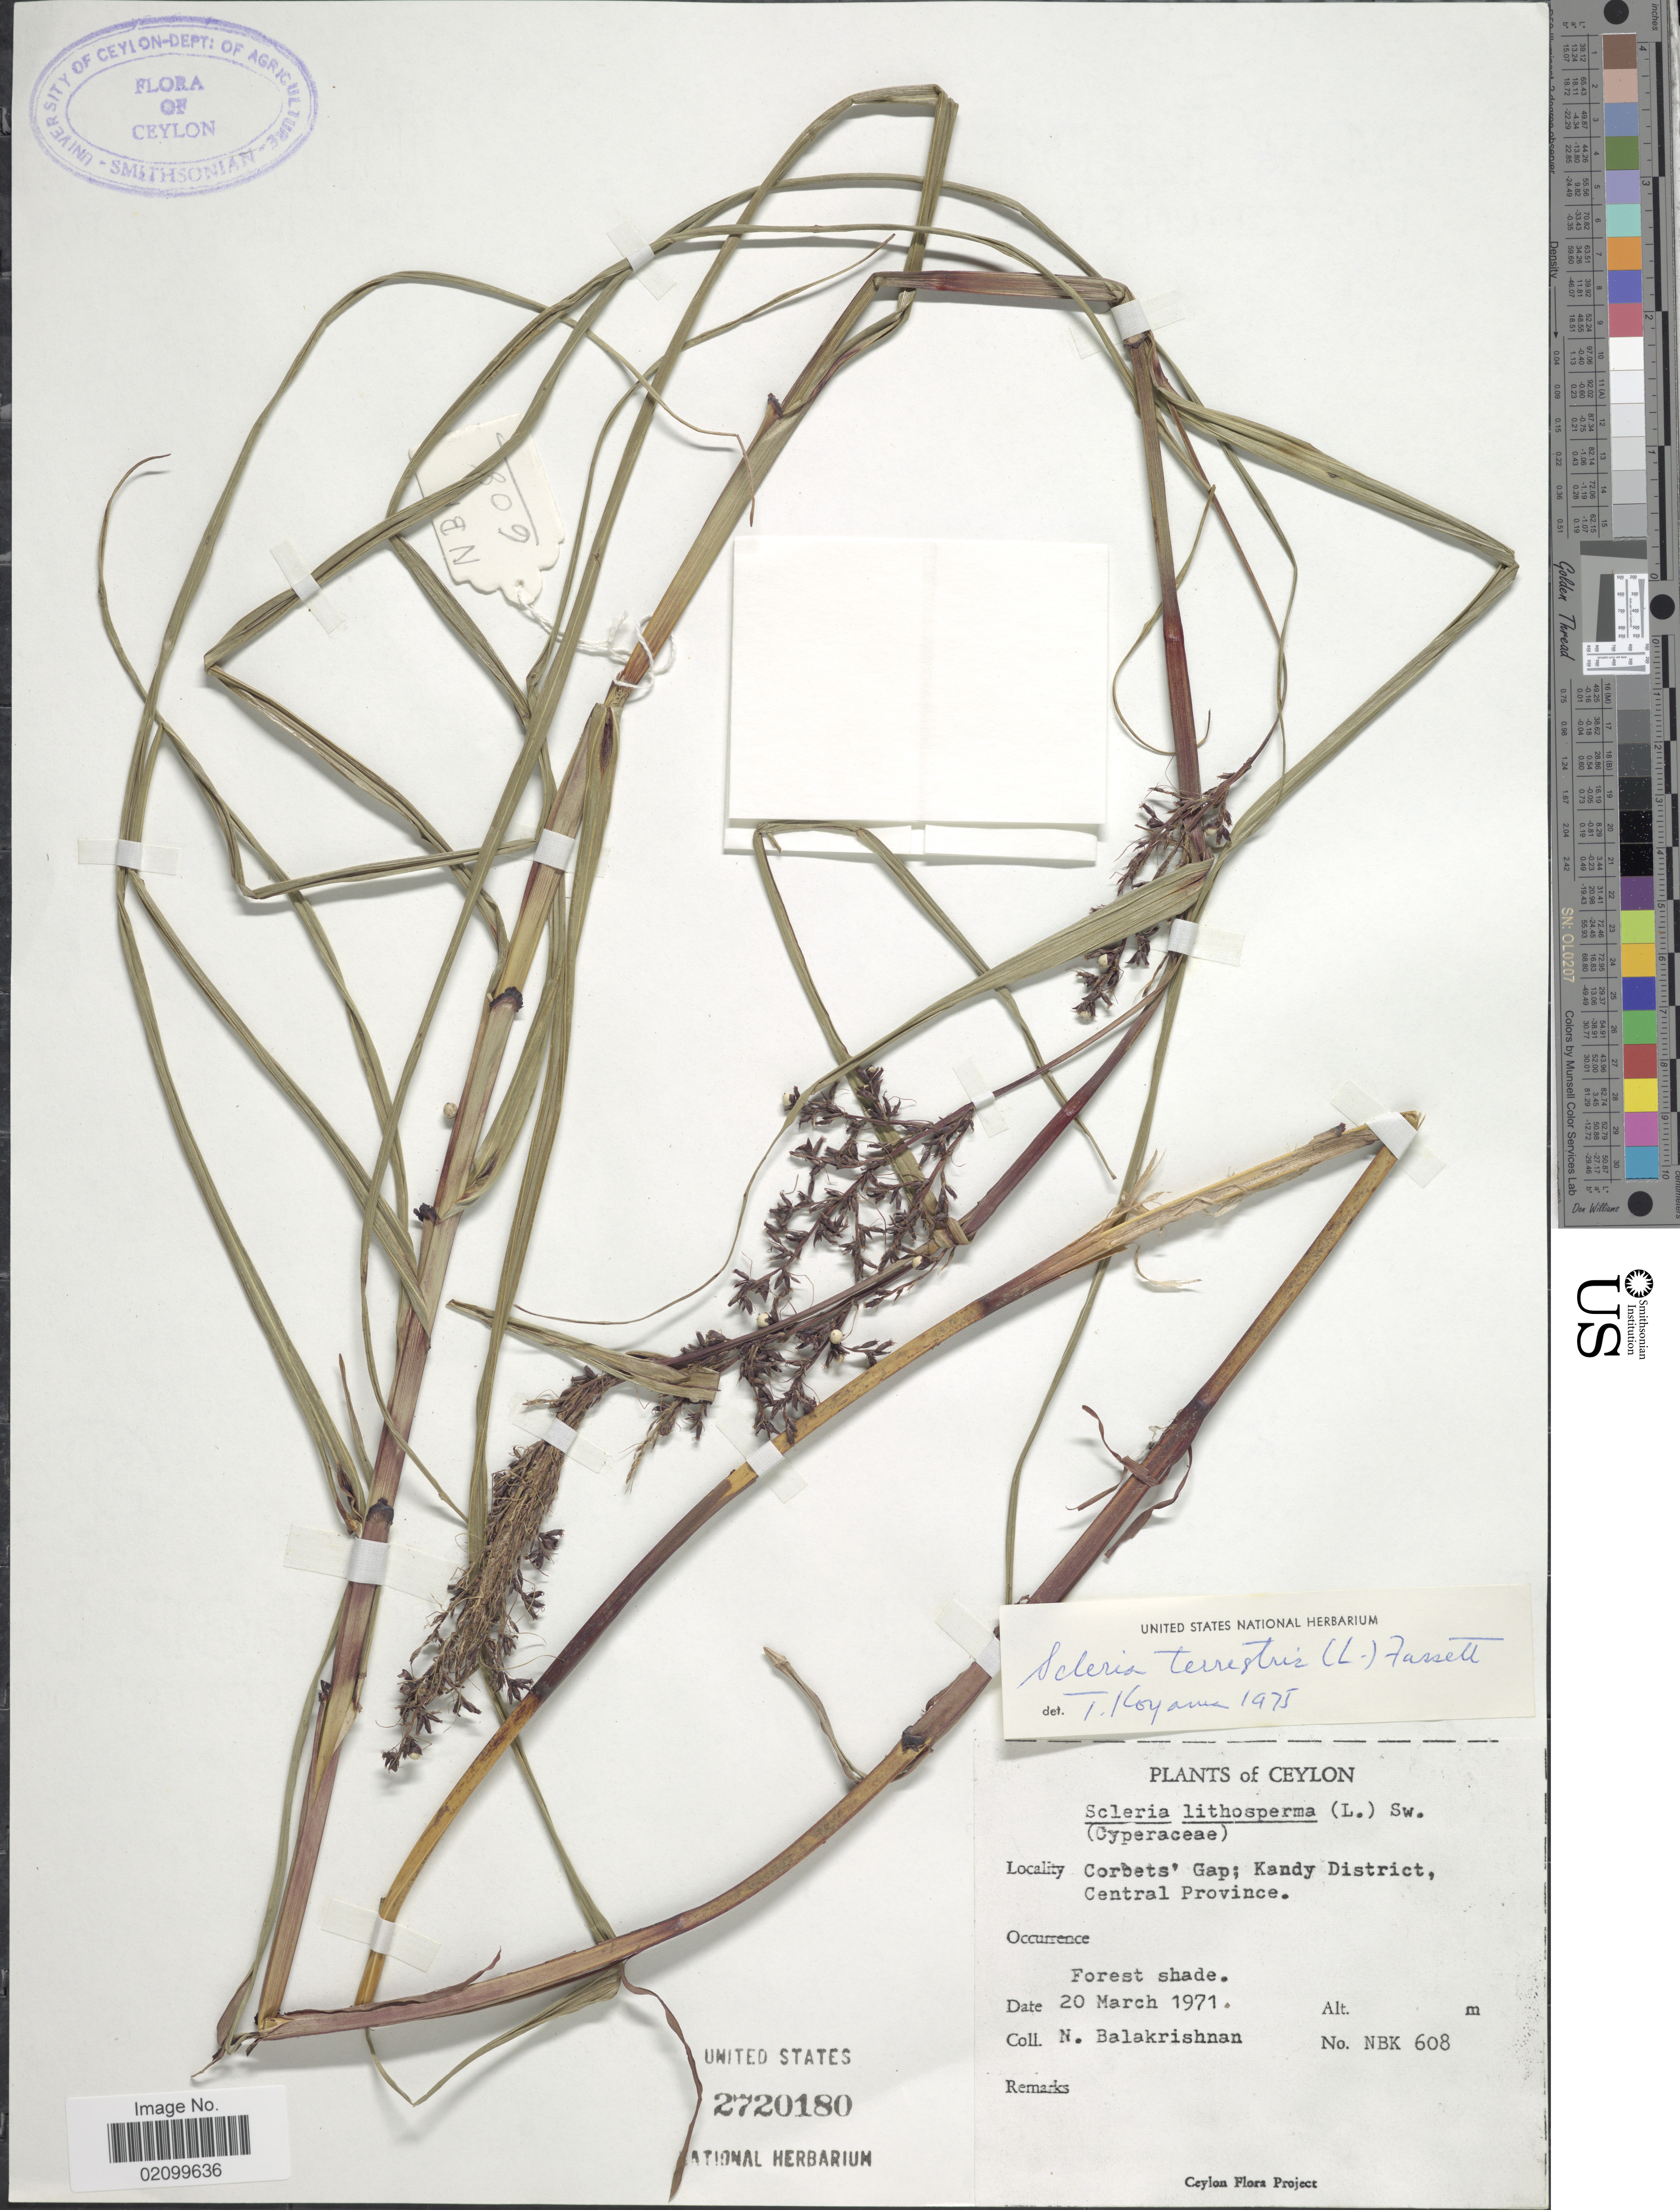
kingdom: Plantae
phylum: Tracheophyta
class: Liliopsida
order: Poales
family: Cyperaceae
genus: Scleria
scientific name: Scleria terrestris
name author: (L.) Fassett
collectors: N. Balakrishnan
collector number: NBK608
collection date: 1971-03-20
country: Sri Lanka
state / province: Central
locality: Ceylon. Corbets' Gap; Kandy District, Central Province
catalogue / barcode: US 2720180